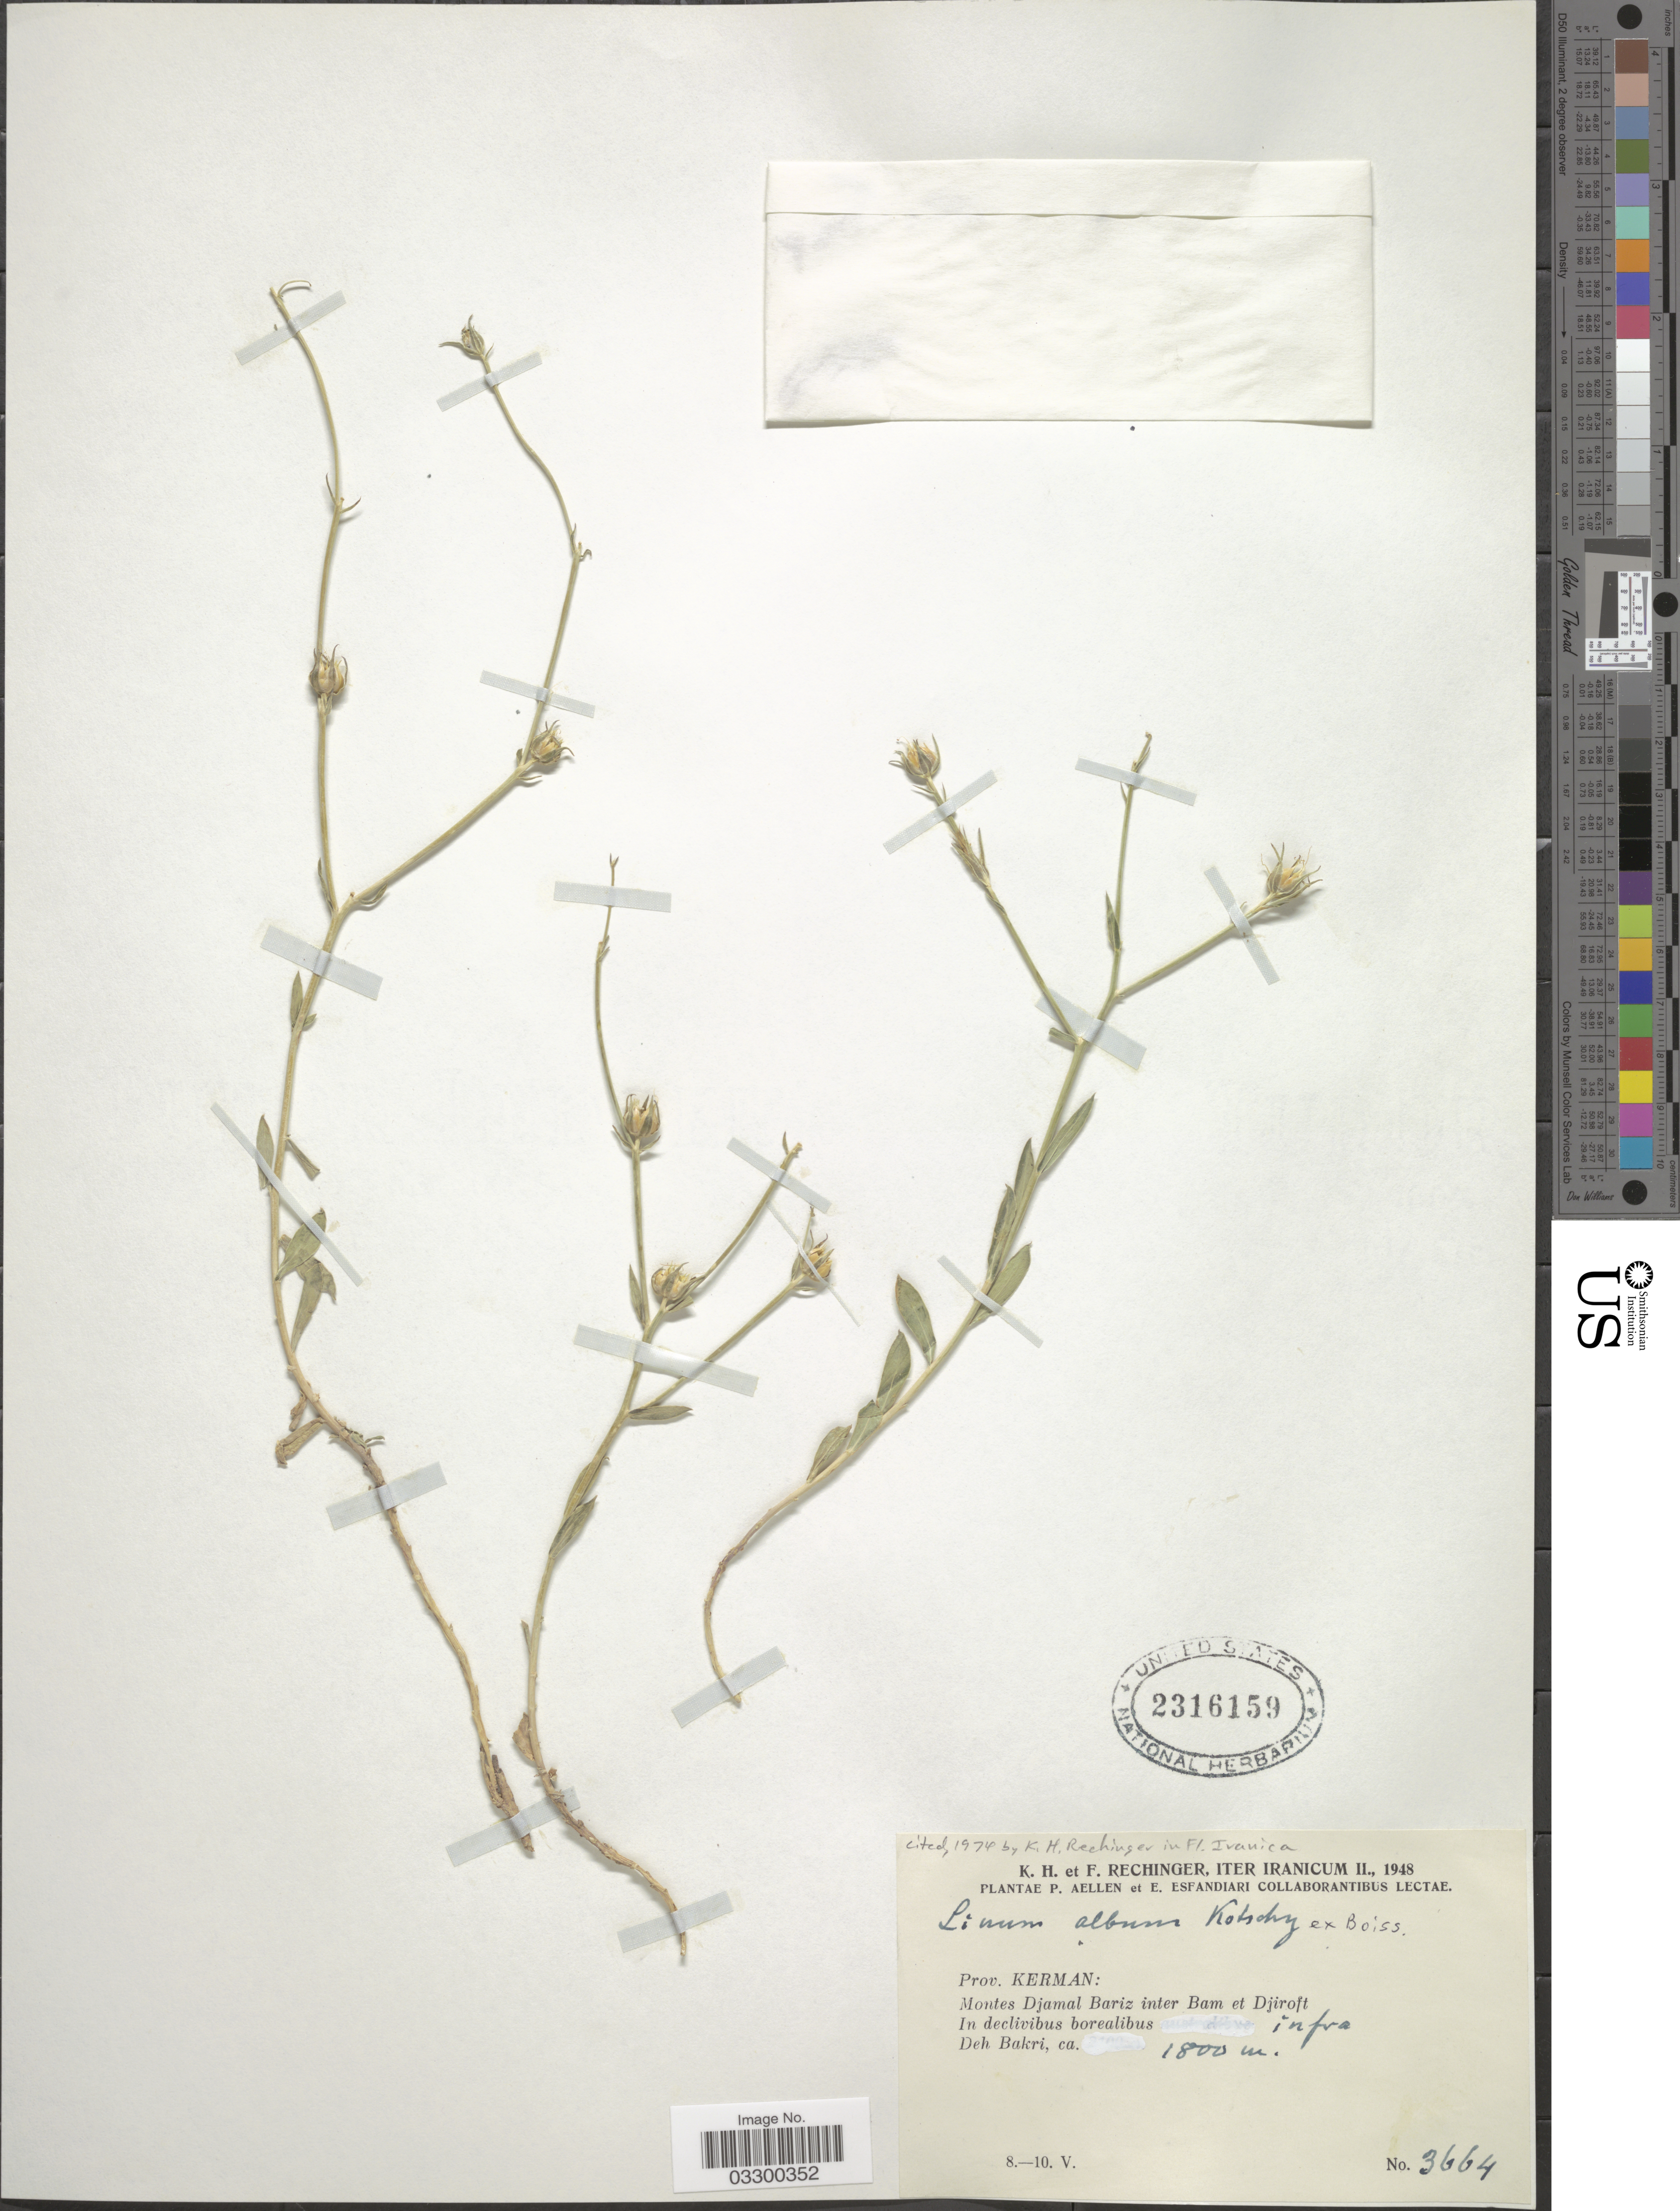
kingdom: Plantae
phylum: Tracheophyta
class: Magnoliopsida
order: Malpighiales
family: Linaceae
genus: Linum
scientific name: Linum album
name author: Kotschy ex Boiss.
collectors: K. H. Rechinger & F. Rechinger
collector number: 3664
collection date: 1948-05-08/1948-05-10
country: Iran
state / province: Kerman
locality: Montes Djamal Bariz inter Bam et Djiroft. In declivibus borealibus infra. Deh Bakri.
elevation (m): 1800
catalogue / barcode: US 2316159